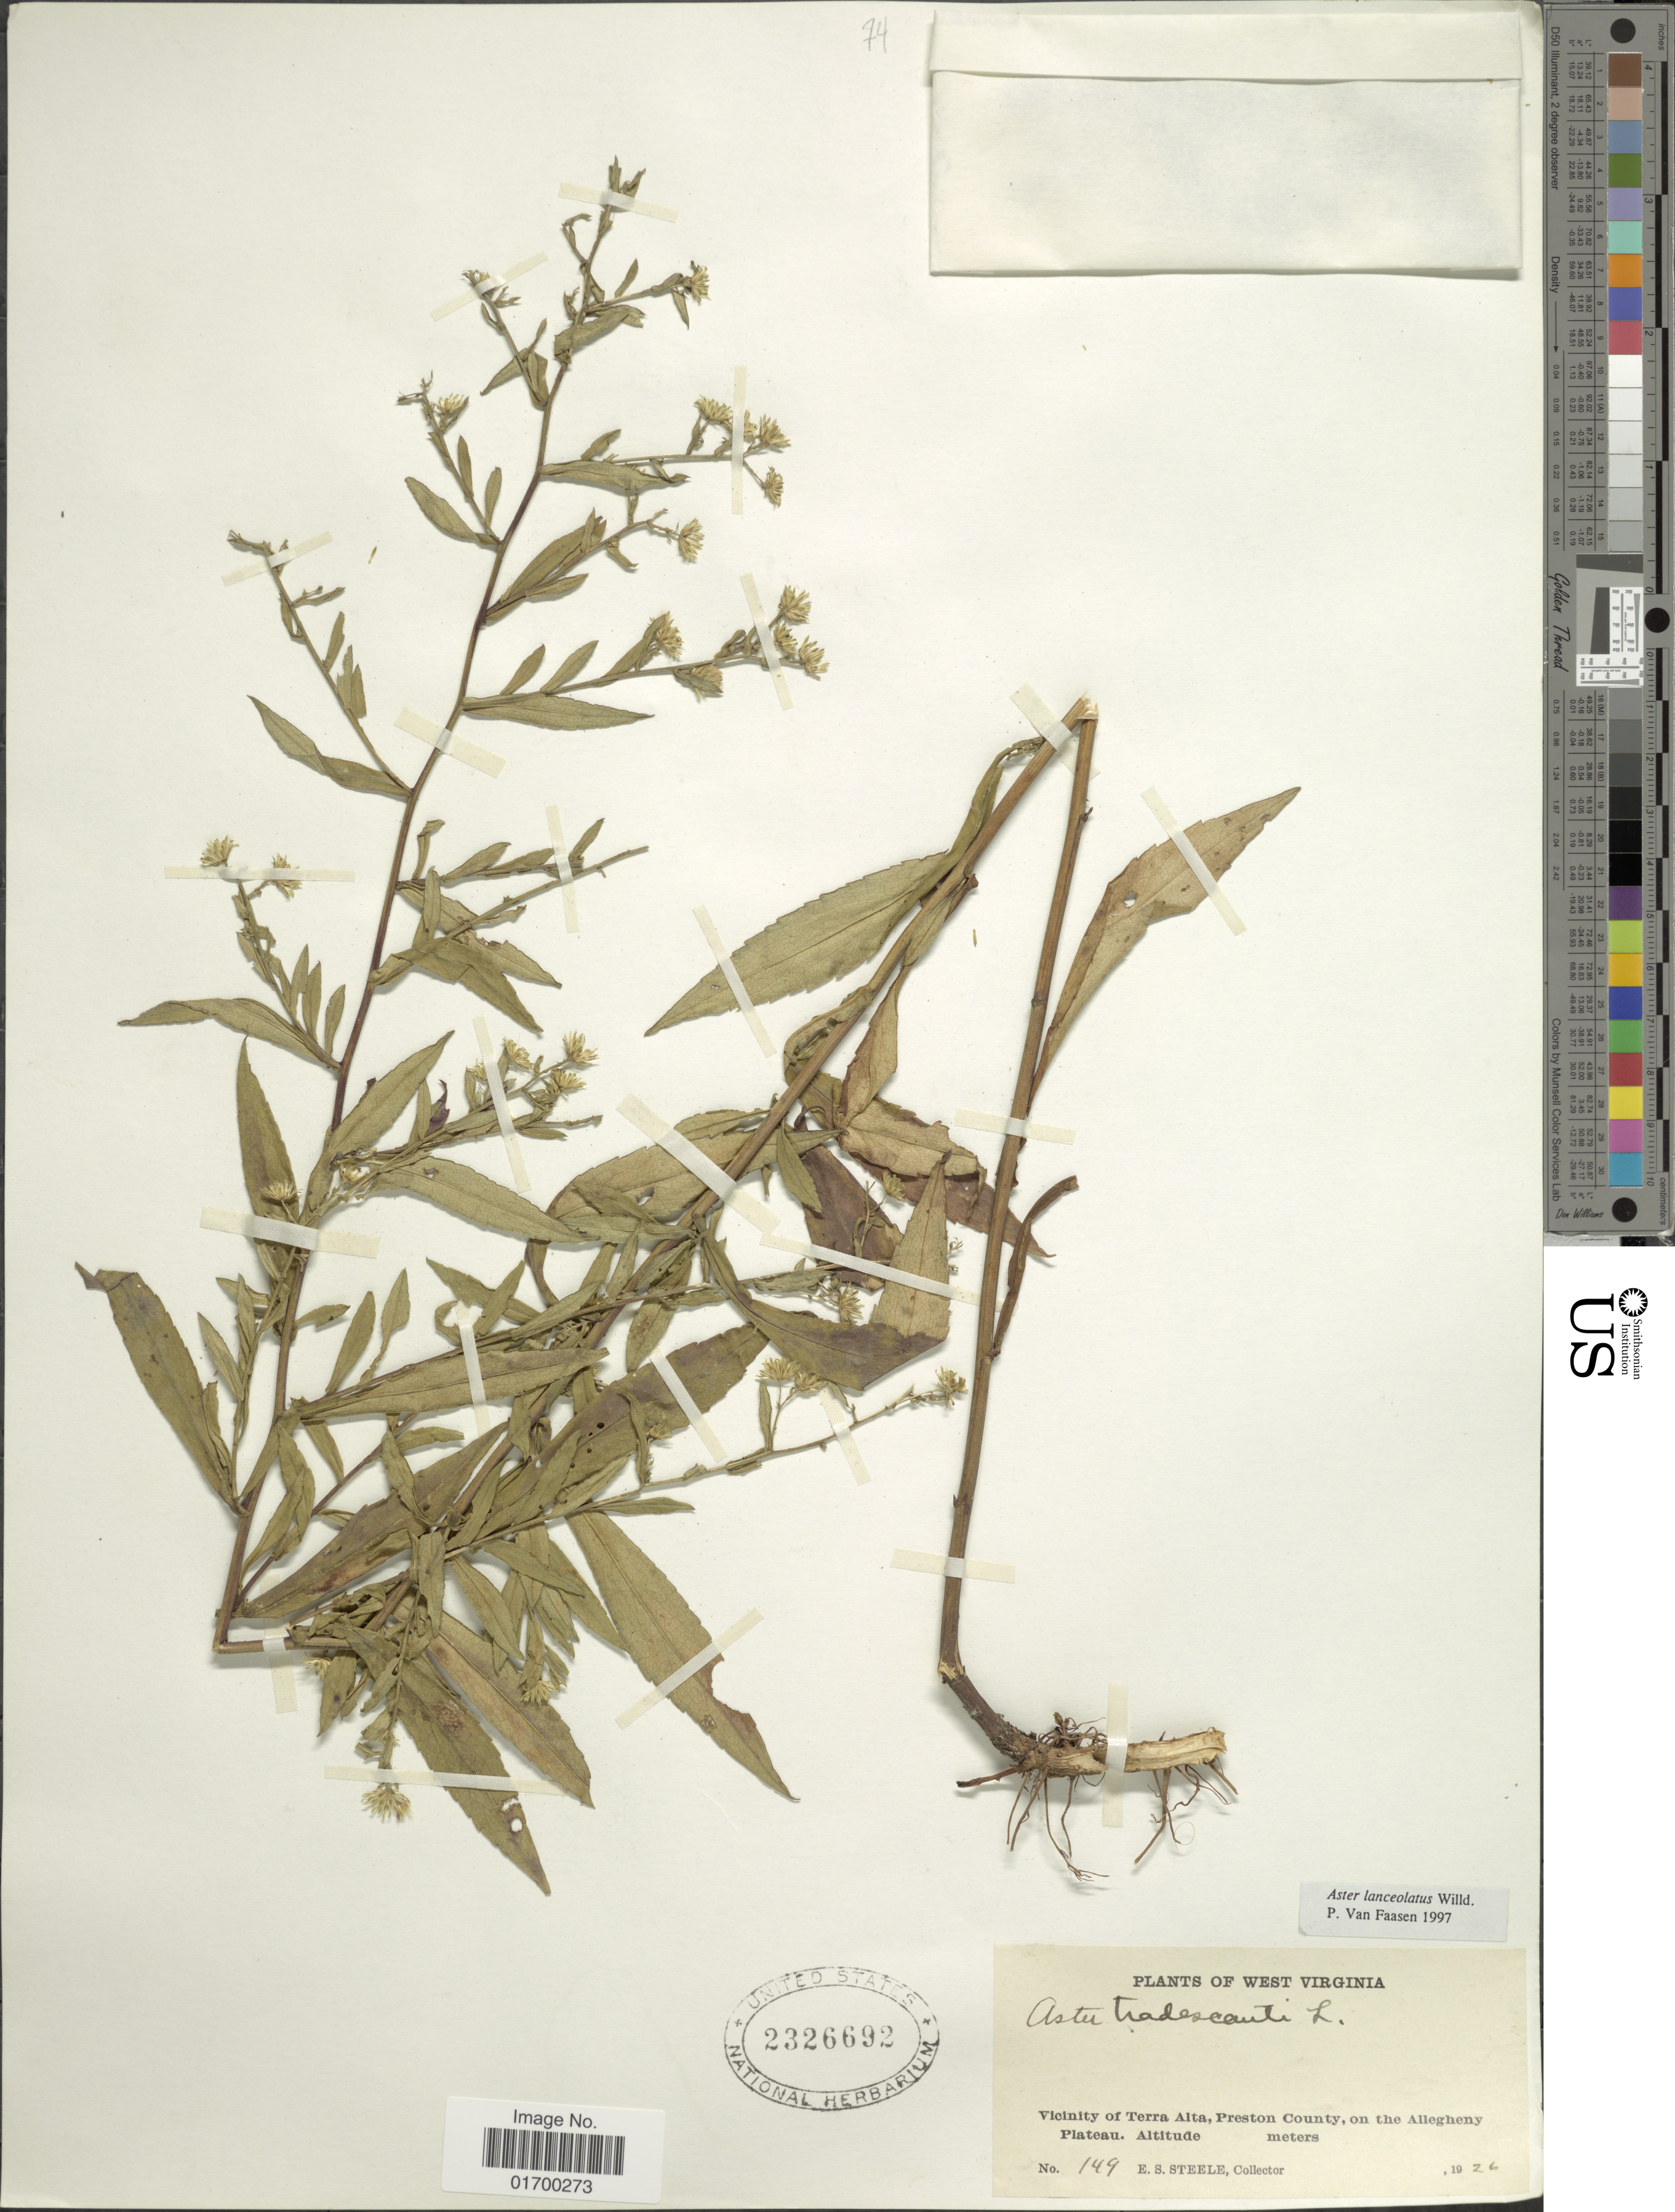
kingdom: Plantae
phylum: Tracheophyta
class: Magnoliopsida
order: Asterales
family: Asteraceae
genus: Symphyotrichum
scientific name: Symphyotrichum lanceolatum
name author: (Willd.) G.L. Nesom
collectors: E. Steele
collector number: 149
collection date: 1926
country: United States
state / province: West Virginia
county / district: Preston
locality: Vicinity of Terra Alta, Preston County, on the Allegheny Plateau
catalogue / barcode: US 2326692